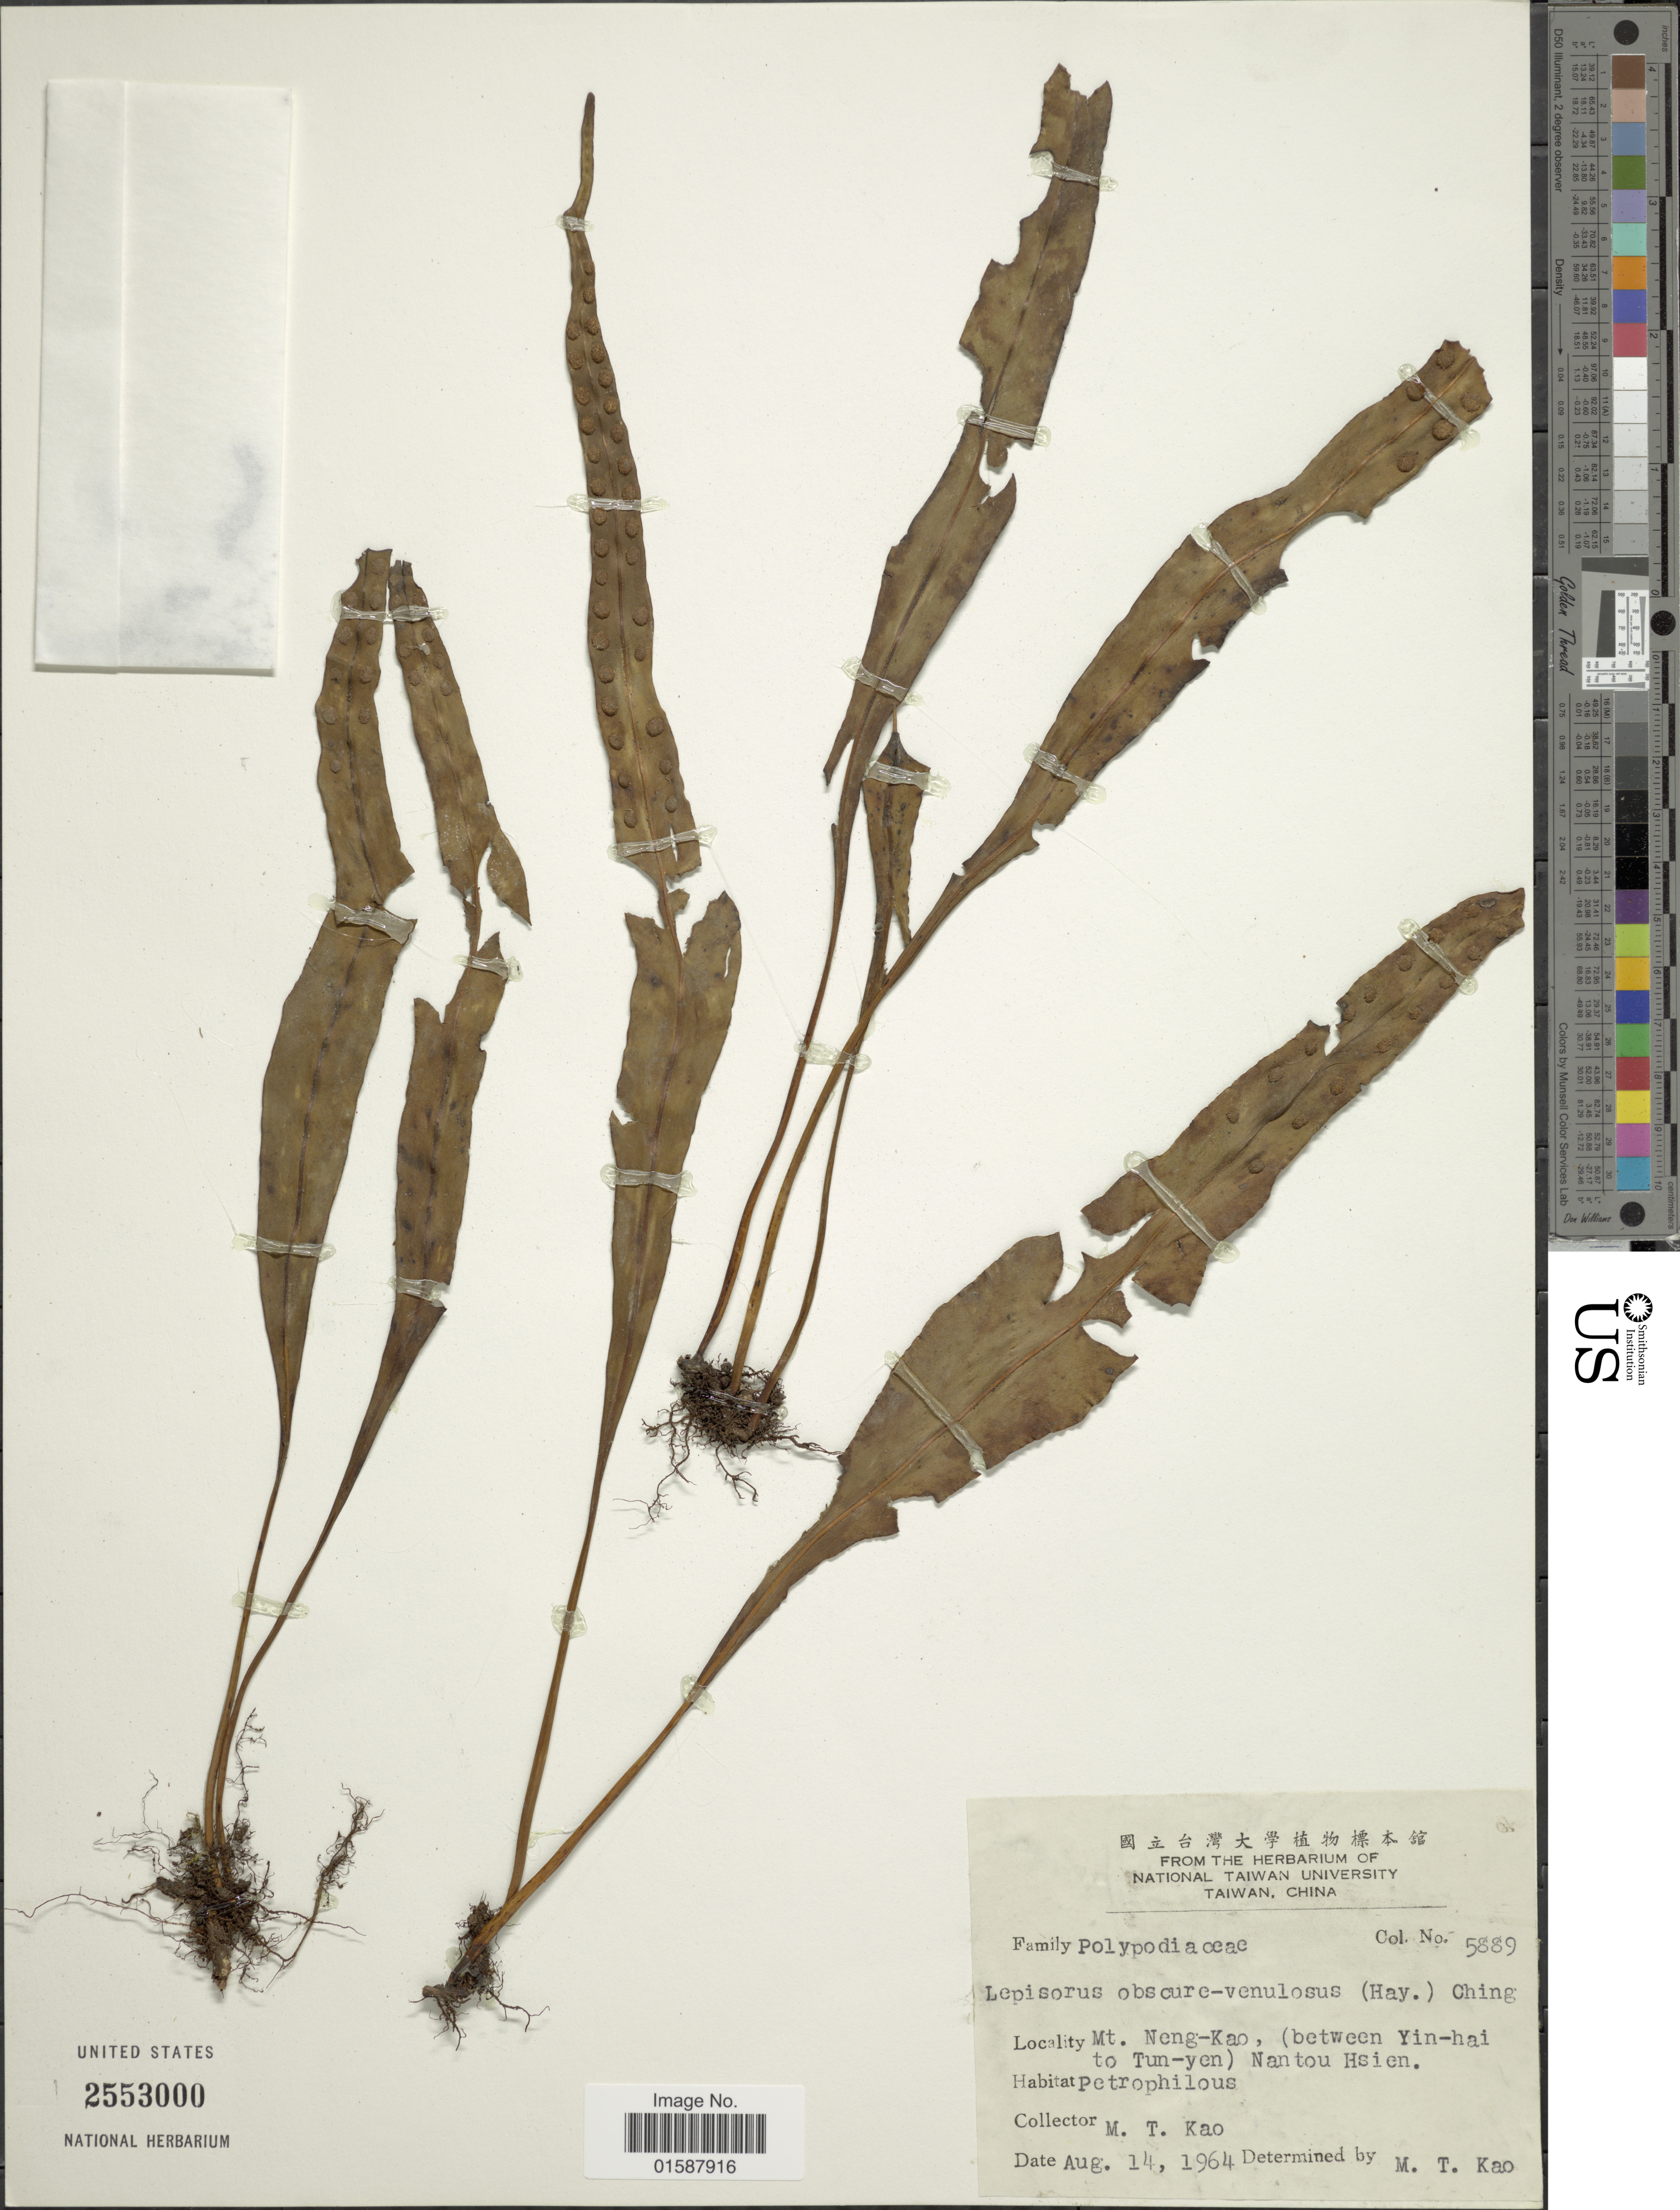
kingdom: Plantae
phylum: Tracheophyta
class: Polypodiopsida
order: Polypodiales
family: Polypodiaceae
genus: Lepisorus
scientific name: Lepisorus obscurevenulosus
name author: (Hayata) Ching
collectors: M. T. Kao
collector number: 5889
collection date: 1964-08-14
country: Taiwan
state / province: Nantou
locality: Mt. Neng-Kao, (between Yin-hai to Tun-yen) Nantou Hsien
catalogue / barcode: US 2553000